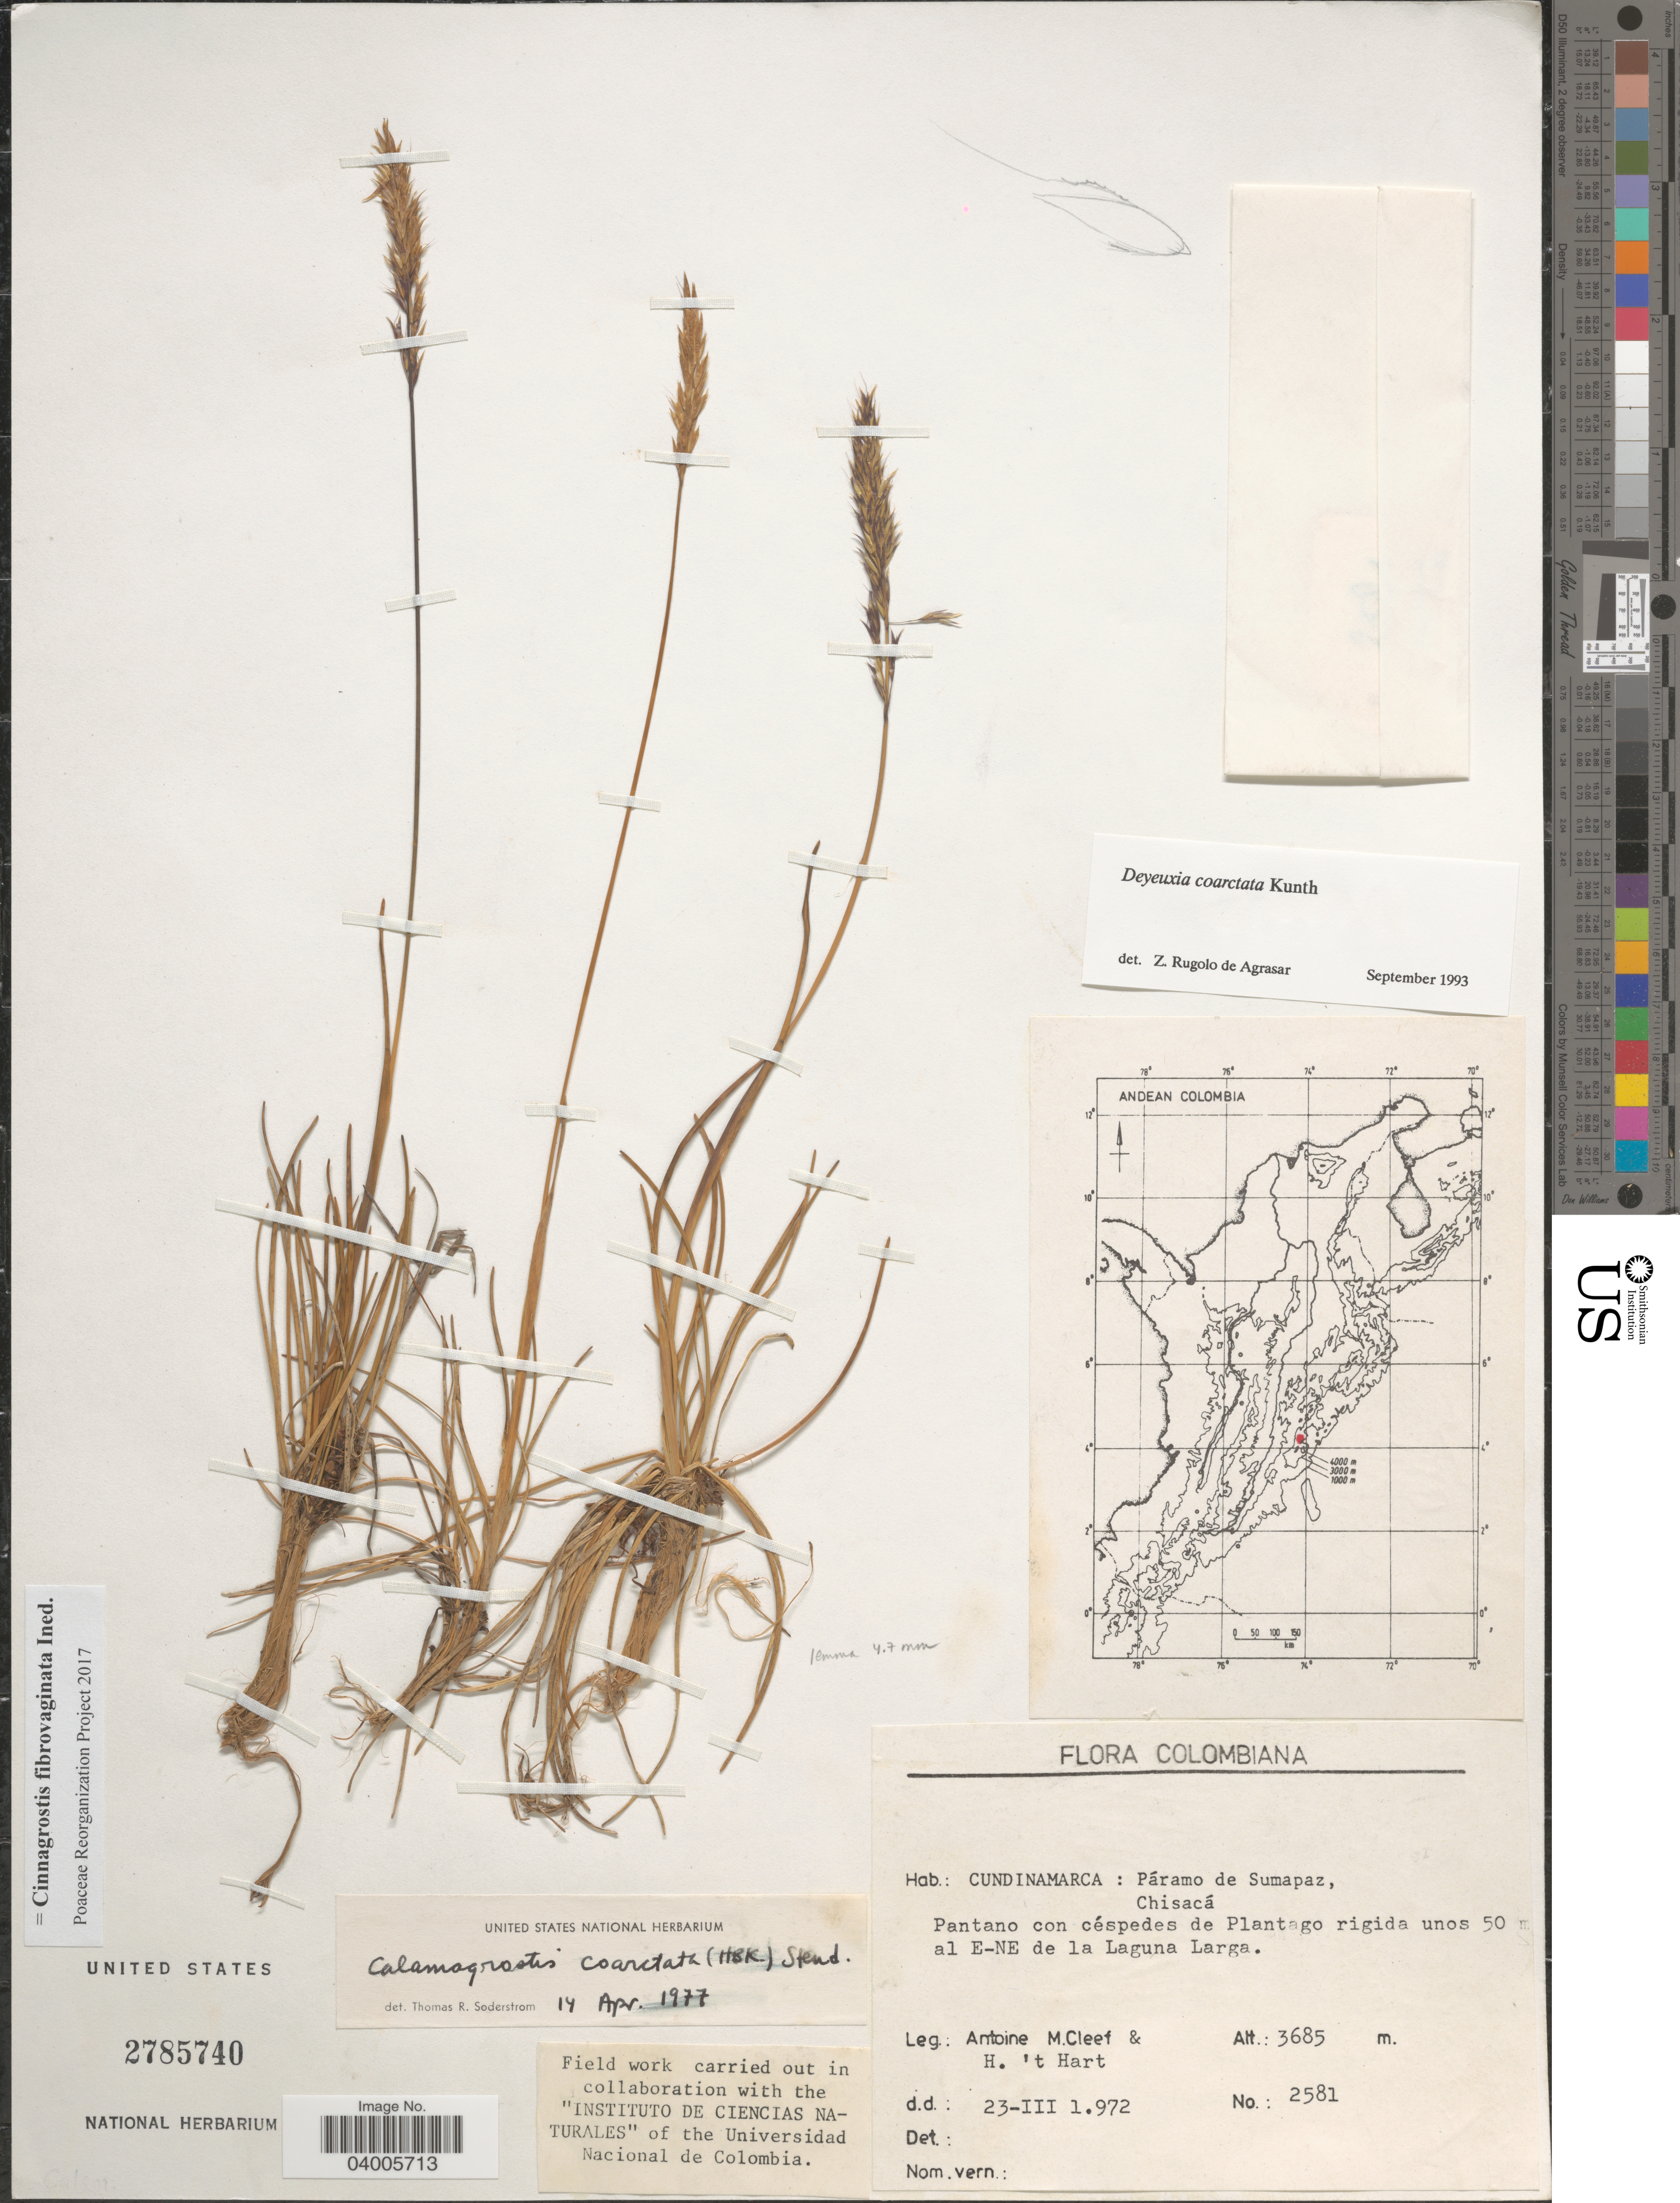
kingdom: Plantae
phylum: Tracheophyta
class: Liliopsida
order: Poales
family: Poaceae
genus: Cinnagrostis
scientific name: Cinnagrostis coarctata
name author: (Kunth) P.M. Peterson et al.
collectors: A. M. Cleef & H. Hart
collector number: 2581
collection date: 1972-03-23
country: Colombia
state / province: Cundinamarca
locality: Páramo de Sumapaz, Chisacá. Pantano con céspedes de Plantago rigida unos 50 m al E-NE de la Laguna Larga.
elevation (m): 3685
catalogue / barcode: US 2785740